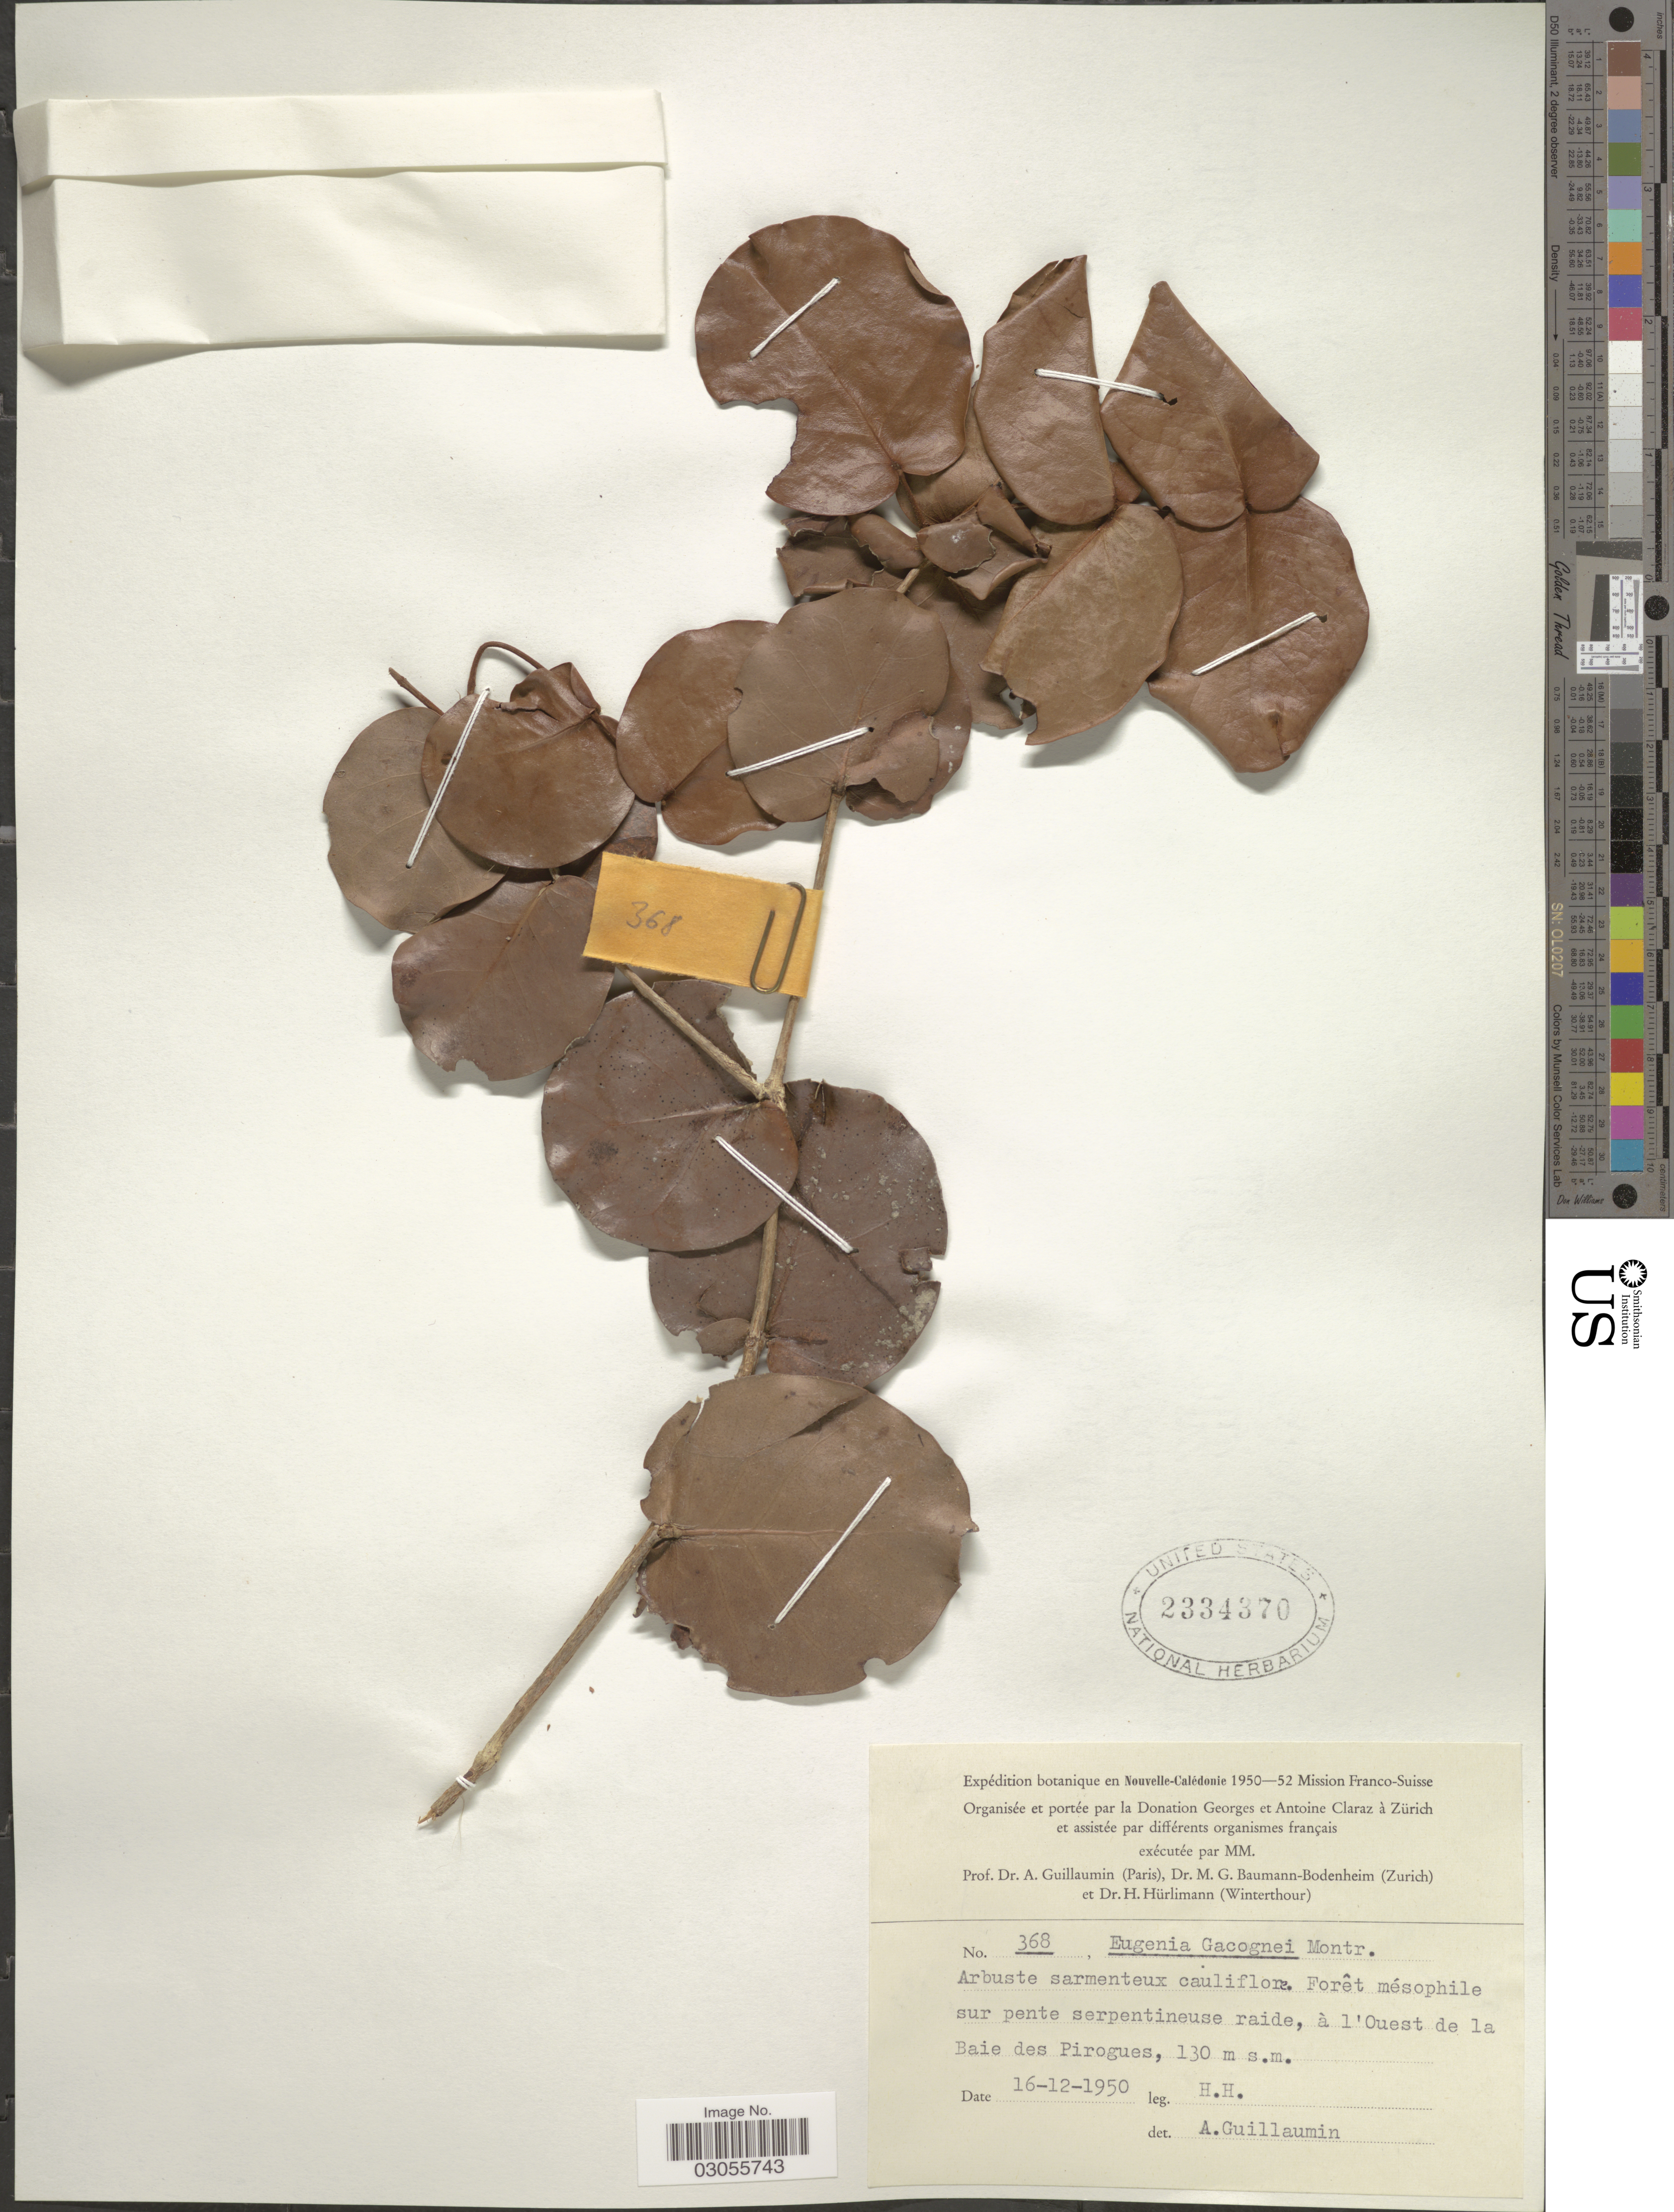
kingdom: Plantae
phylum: Tracheophyta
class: Magnoliopsida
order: Myrtales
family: Myrtaceae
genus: Eugenia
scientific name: Eugenia gacognei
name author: Montrouz.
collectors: H. Hürlimann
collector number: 368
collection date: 1950-12-16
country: New Caledonia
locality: L'Oues de la Baie de Pirogues.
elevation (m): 130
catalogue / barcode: US 2334370